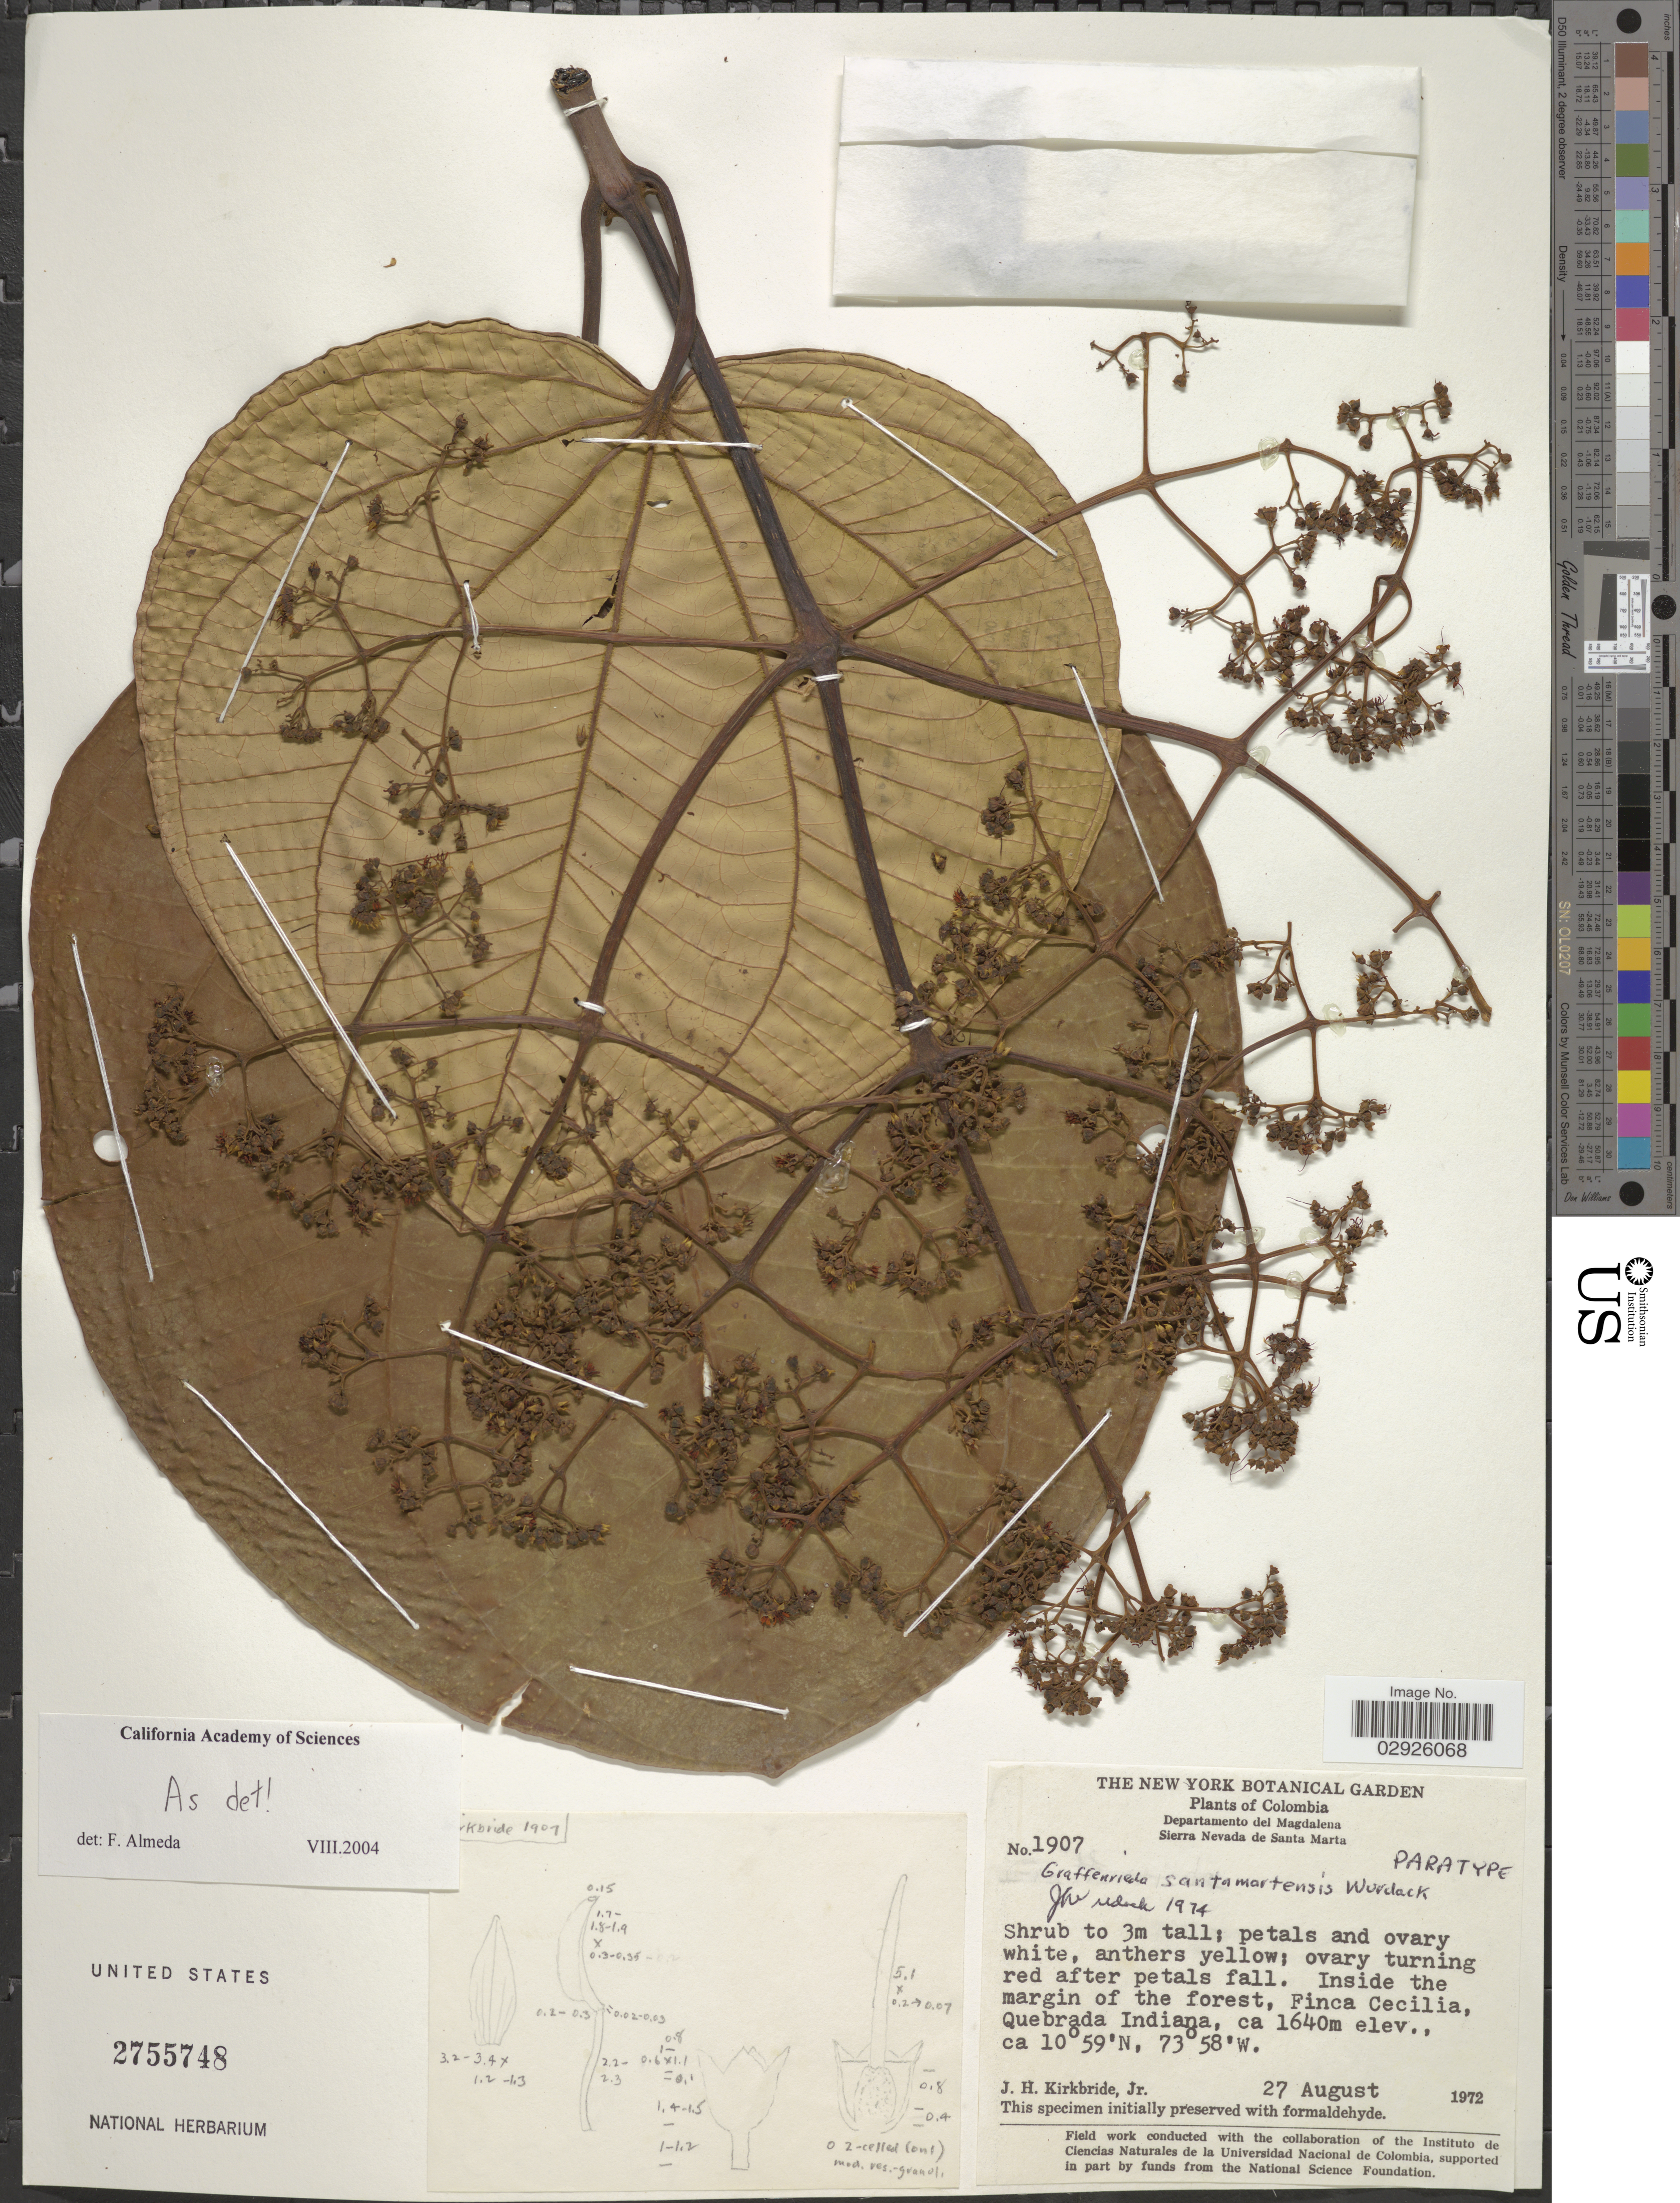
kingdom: Plantae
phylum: Tracheophyta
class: Magnoliopsida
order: Myrtales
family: Melastomataceae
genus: Graffenrieda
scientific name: Graffenrieda santamartensis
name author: Wurdack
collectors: J. H. Kirkbride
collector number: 1907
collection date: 1972-08-27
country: Colombia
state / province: Magdalena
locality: Departamento del Magdalena. Sierra Nevada de Santa Marta. Inside the margin of the forest, Finca Cecilia, Quebrada Indiana.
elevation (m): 1640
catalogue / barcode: US 2755748